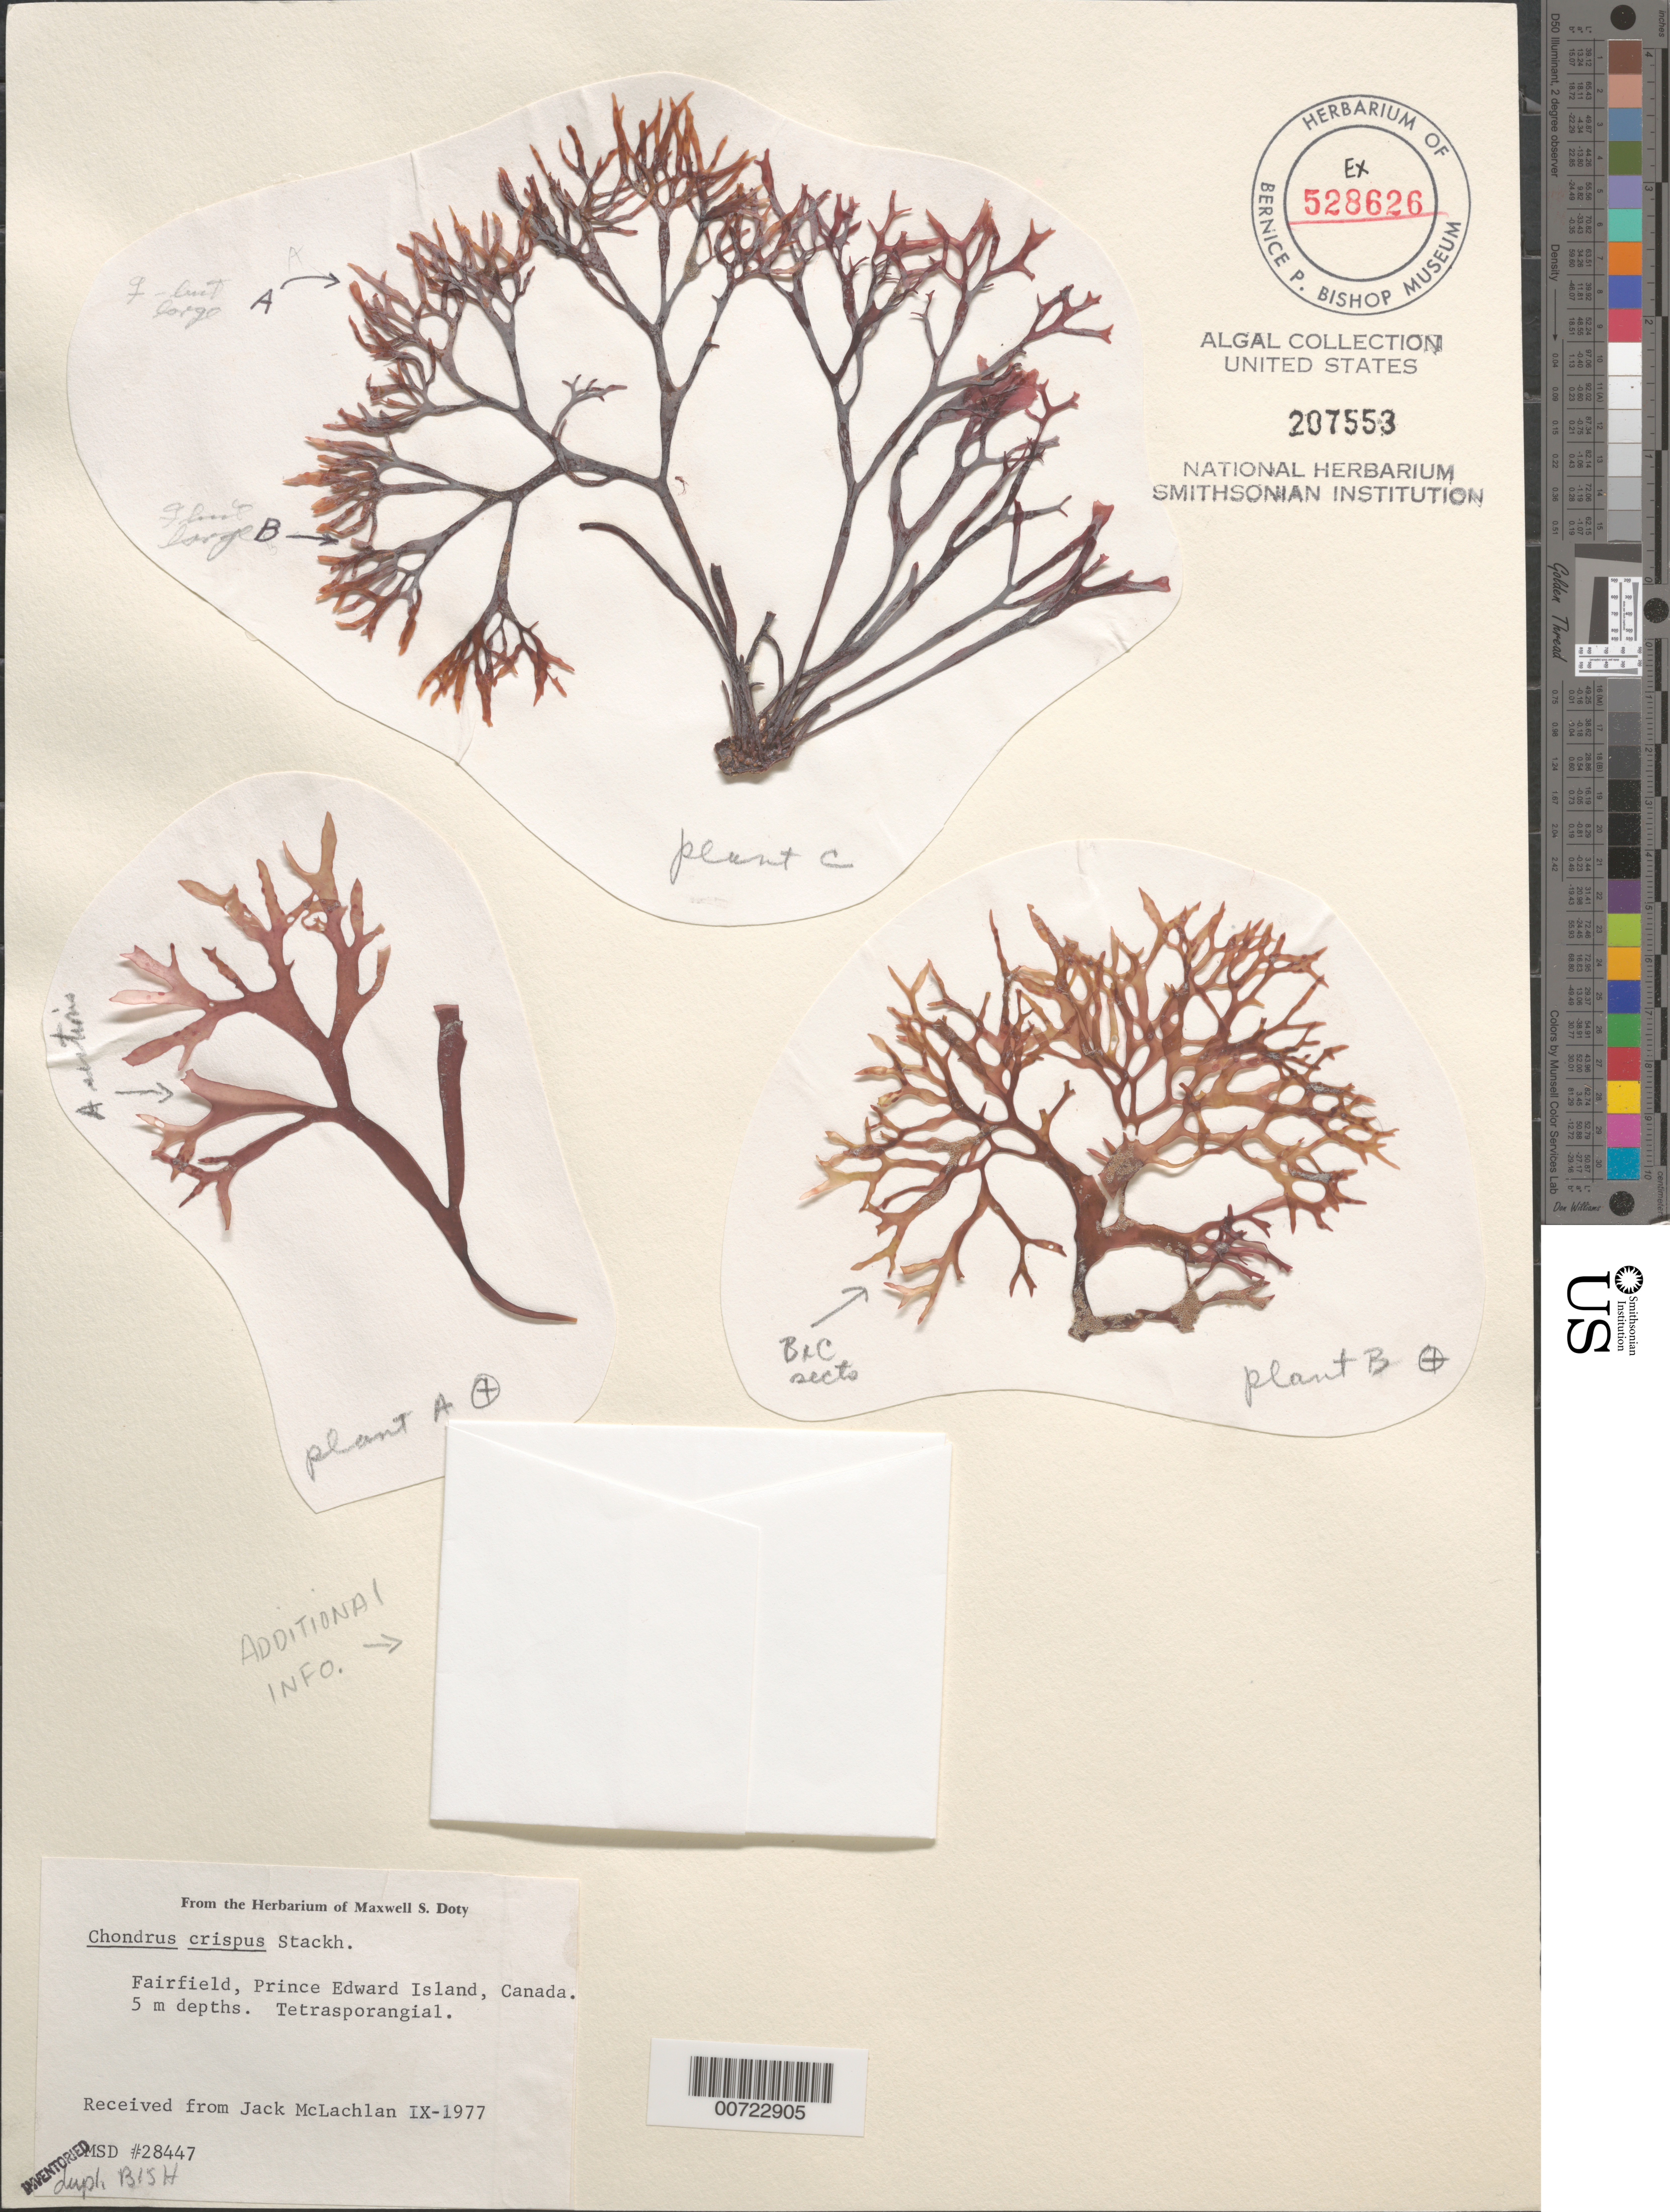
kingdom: Plantae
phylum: Rhodophyta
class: Florideophyceae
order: Gigartinales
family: Gigartinaceae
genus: Chondrus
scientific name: Chondrus crispus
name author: Stackh.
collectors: J. McLachlan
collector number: MSD 28447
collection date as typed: Sep 1977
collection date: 1977-09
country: Canada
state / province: Prince Edward Island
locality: Fairfield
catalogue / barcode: US 207553